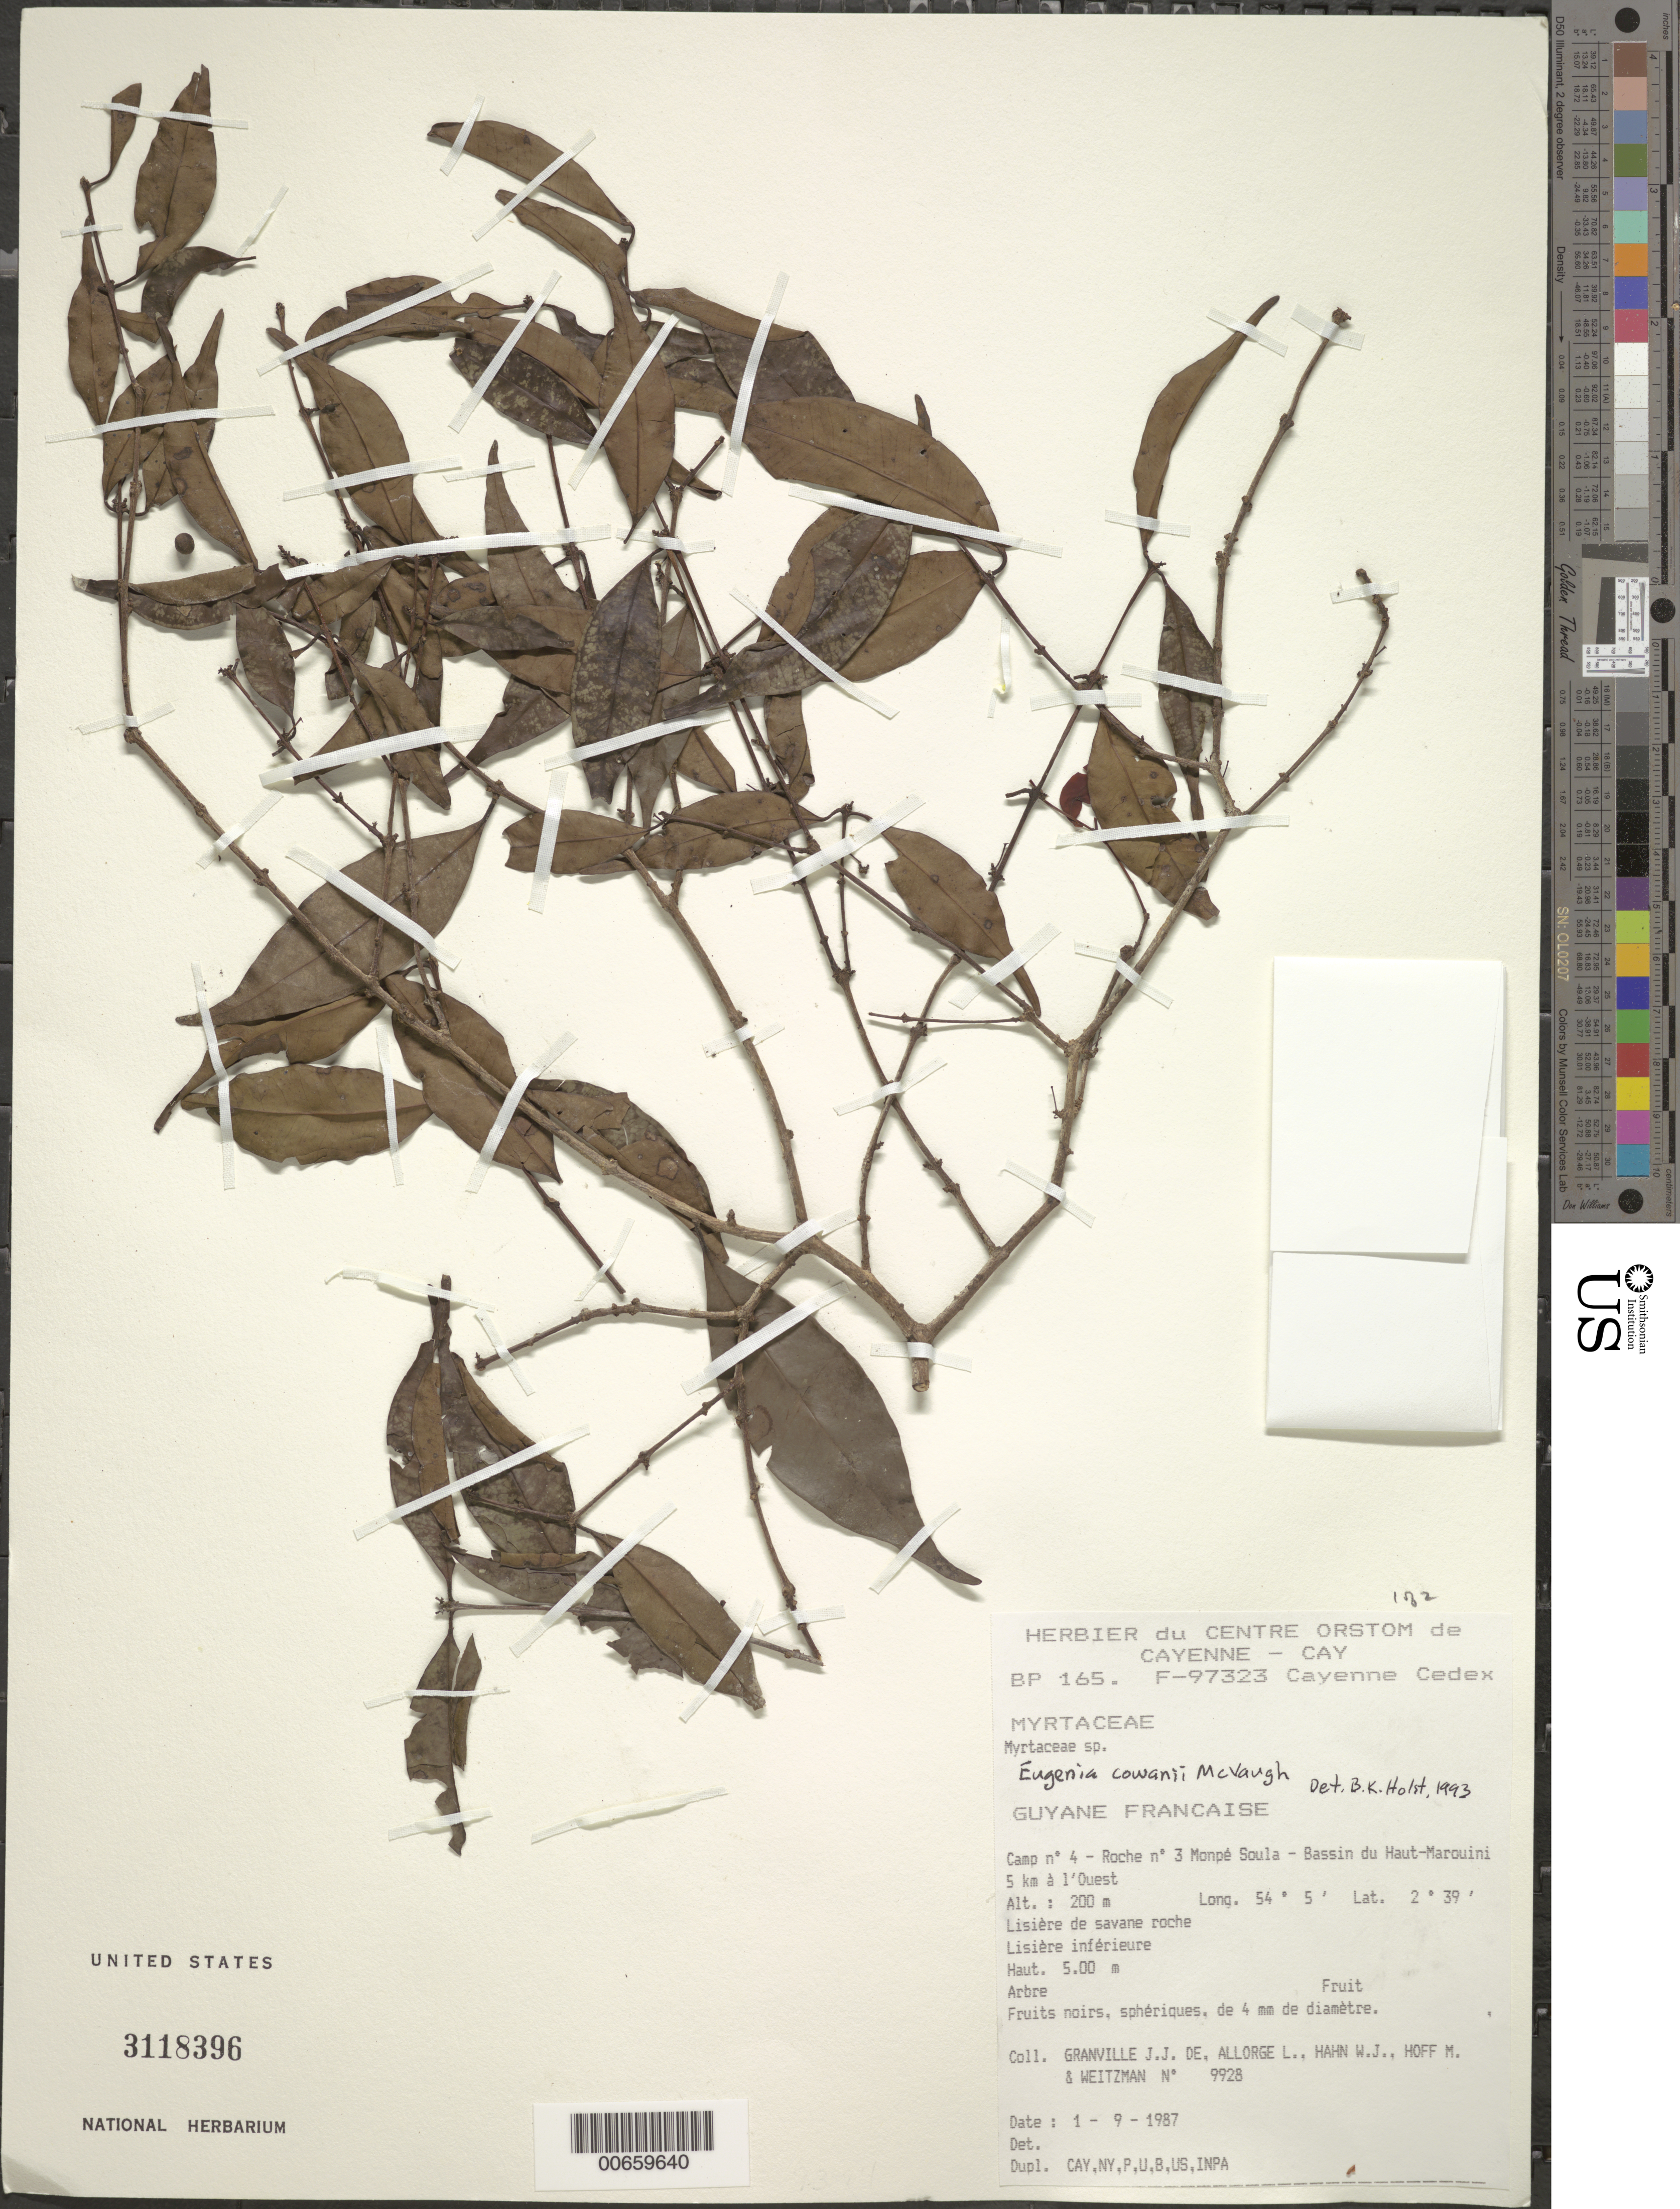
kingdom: Plantae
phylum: Tracheophyta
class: Magnoliopsida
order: Myrtales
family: Myrtaceae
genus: Eugenia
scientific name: Eugenia cowanii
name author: McVaugh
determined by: Holst, Bruce K.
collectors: J.-J. de Granville, L. Allorge, W. J. Hahn, M. Hoff & A. L. Weitzman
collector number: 9928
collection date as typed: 1-Sep-87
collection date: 1987-09-01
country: French Guiana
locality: Monpé Soula, Camp #4, roche no. 3; Bassin du Haut-Marouini, 5 km W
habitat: Lisière de savane roche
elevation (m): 200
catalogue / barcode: US 3118396